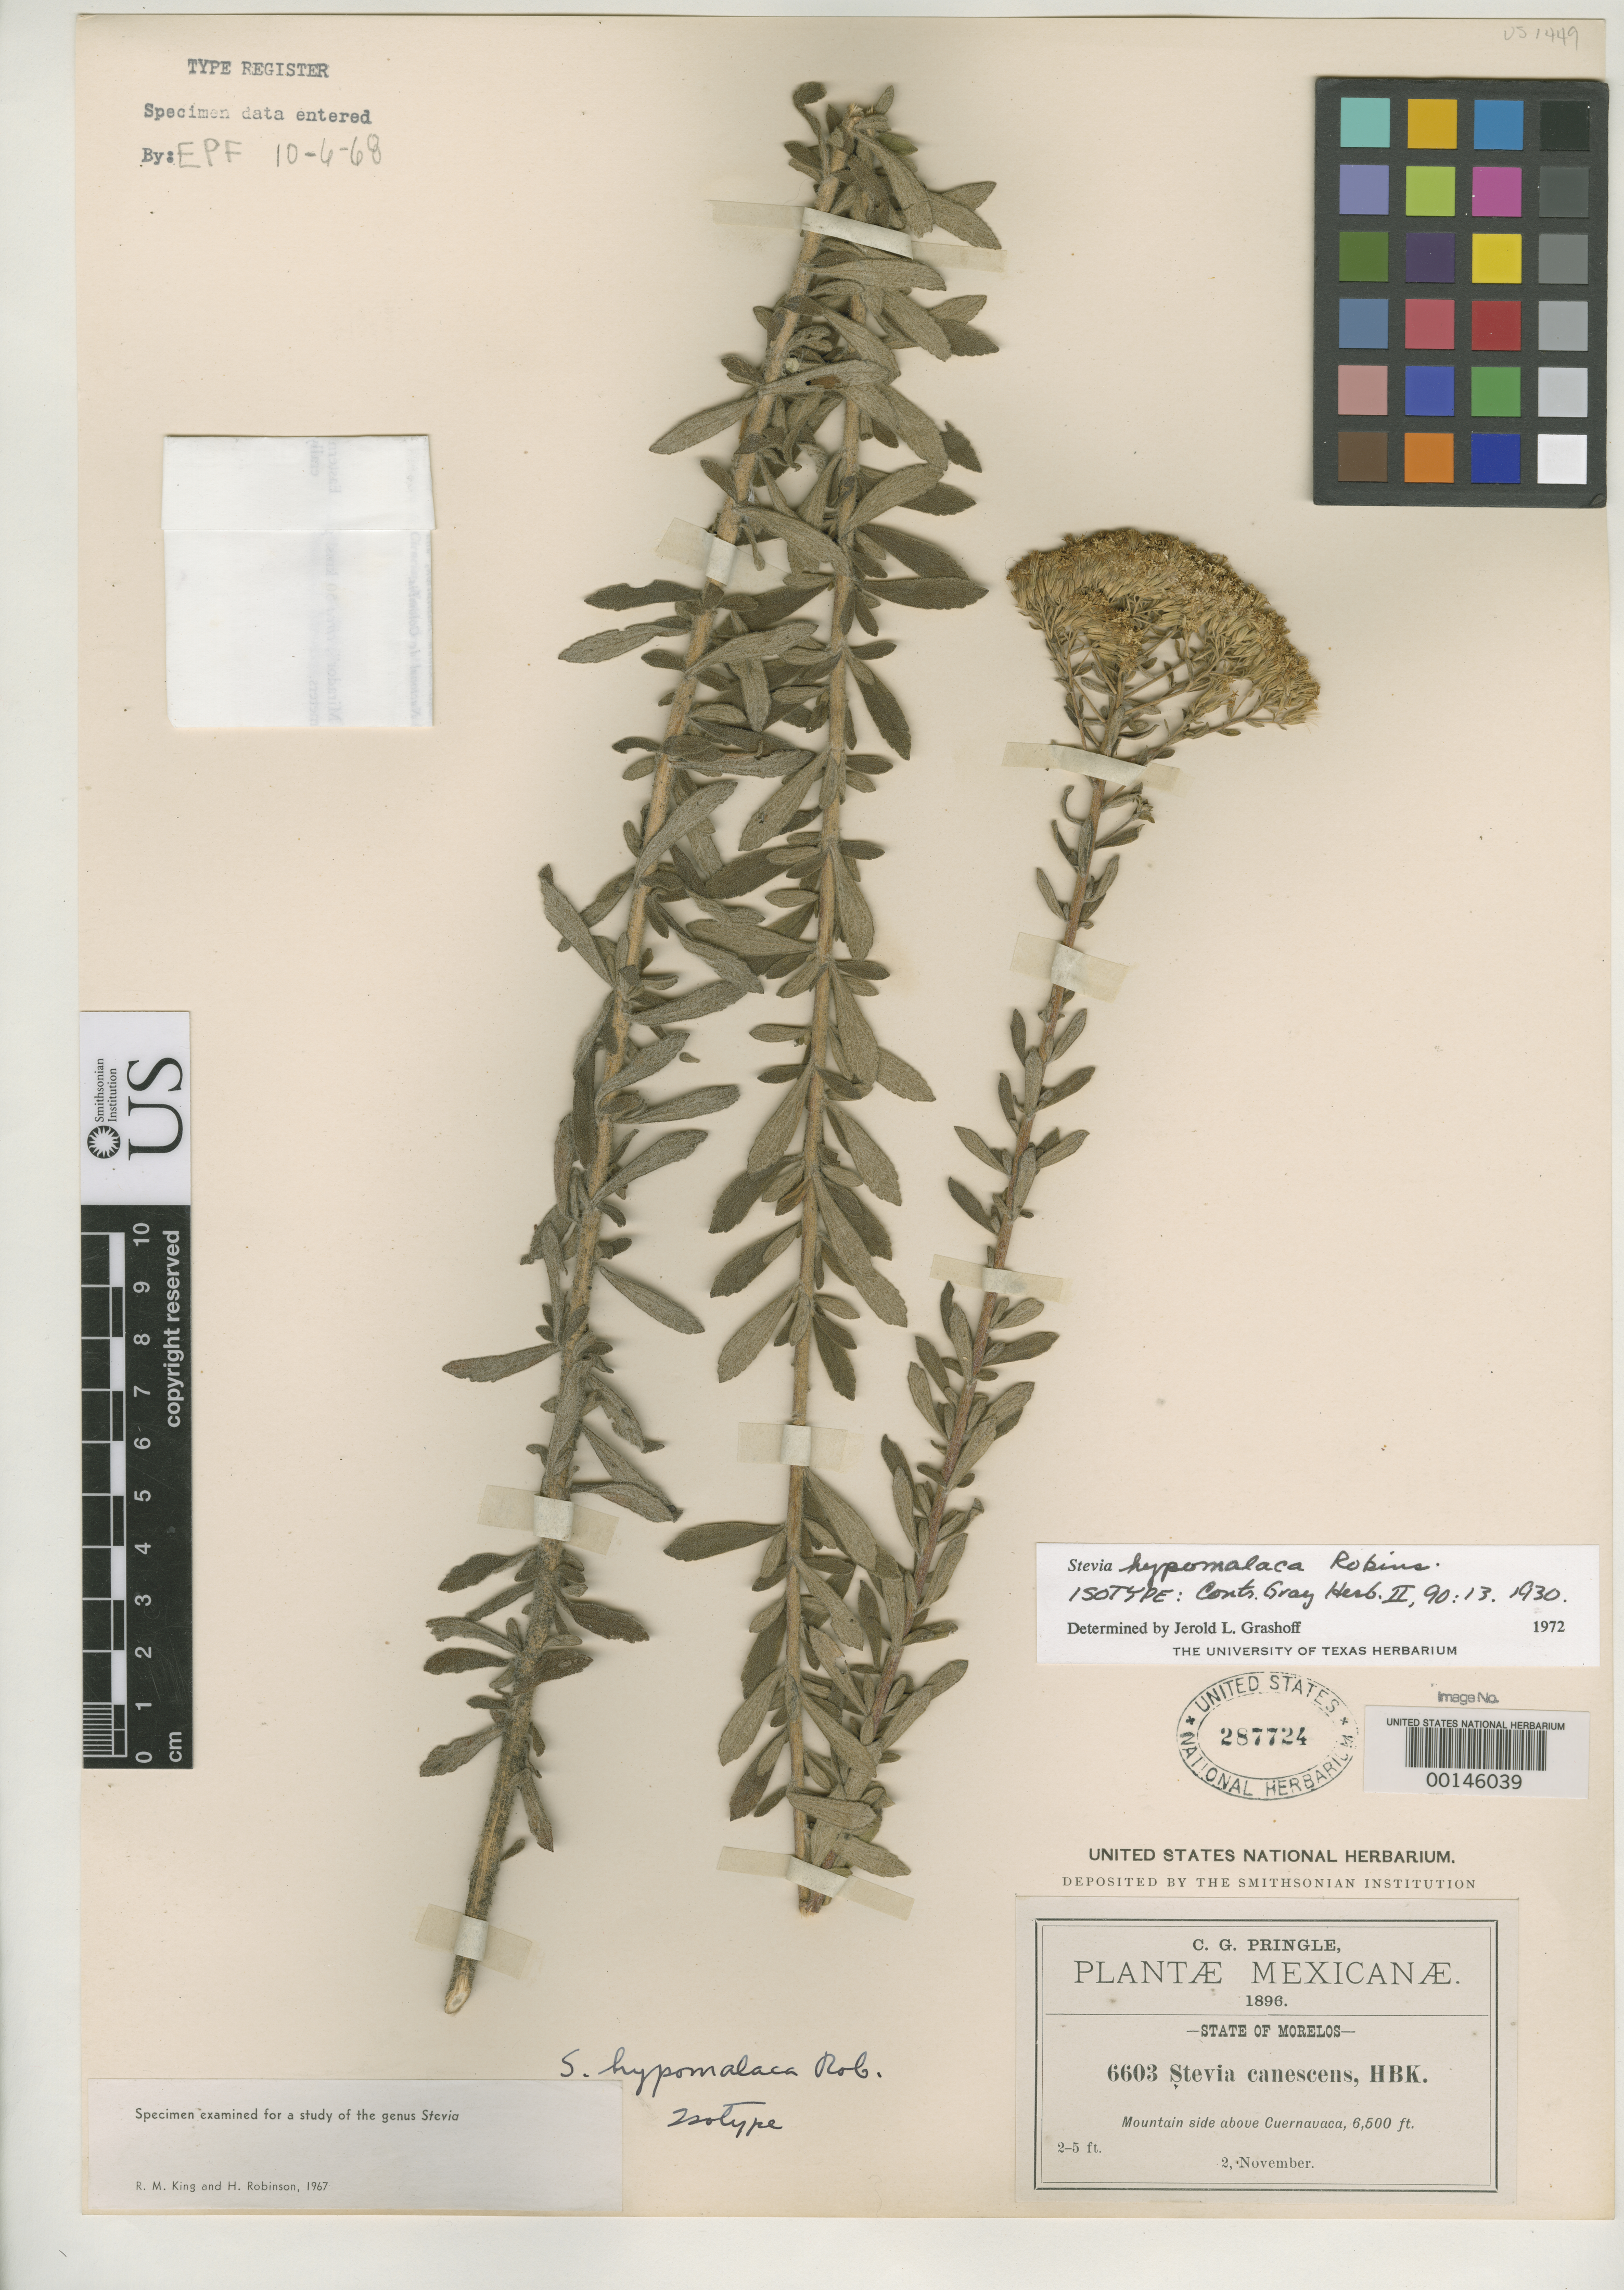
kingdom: Plantae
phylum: Tracheophyta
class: Magnoliopsida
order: Asterales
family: Asteraceae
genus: Stevia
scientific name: Stevia hypomalaca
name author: B.L. Rob.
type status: Isotype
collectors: C. G. Pringle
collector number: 6603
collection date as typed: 02 Nov 1896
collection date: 1896-11-02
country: Mexico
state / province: Morelos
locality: Above Cuernavaca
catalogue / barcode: US 287724